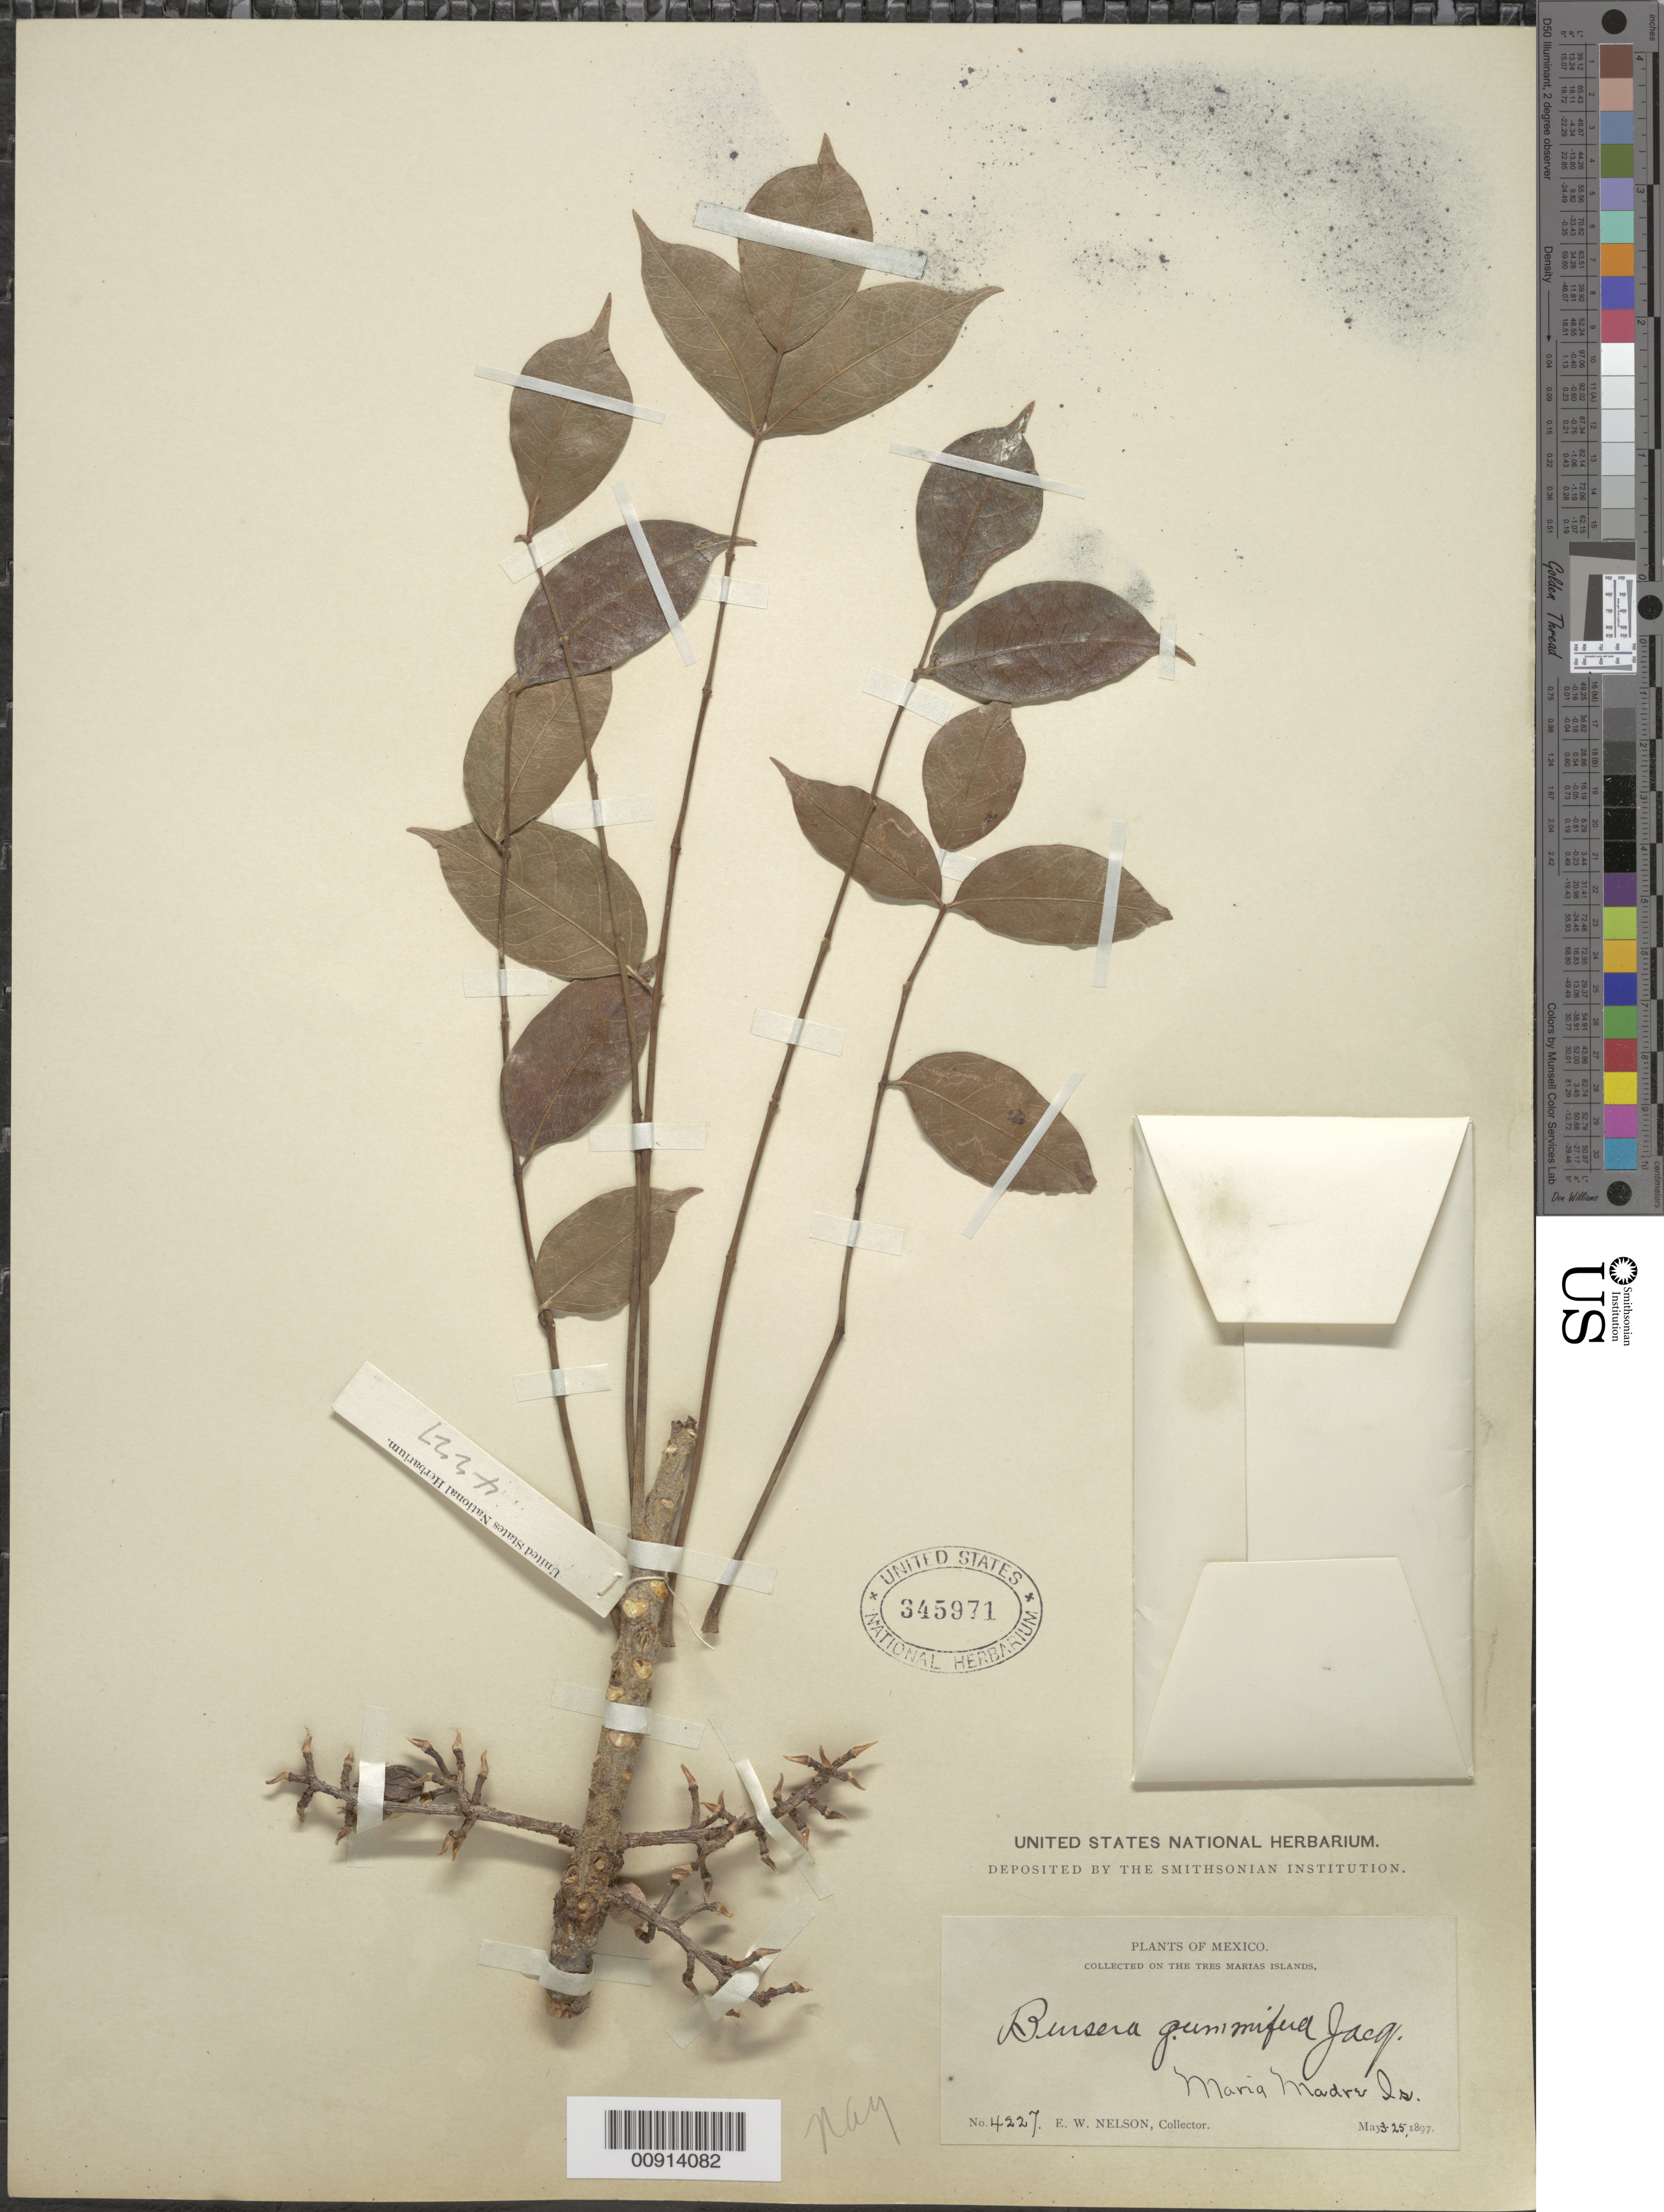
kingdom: Plantae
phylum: Tracheophyta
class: Magnoliopsida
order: Sapindales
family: Burseraceae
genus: Bursera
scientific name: Bursera simaruba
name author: (L.) Sarg.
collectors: E. W. Nelson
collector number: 4227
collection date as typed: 03 May 1897 to 25 May 1897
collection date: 1897-05-03/1897-05-25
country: Mexico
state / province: Nayarit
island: Maria Madre I.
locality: Maria Madre Is. On the Tres Marias Islands.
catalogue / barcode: US 971